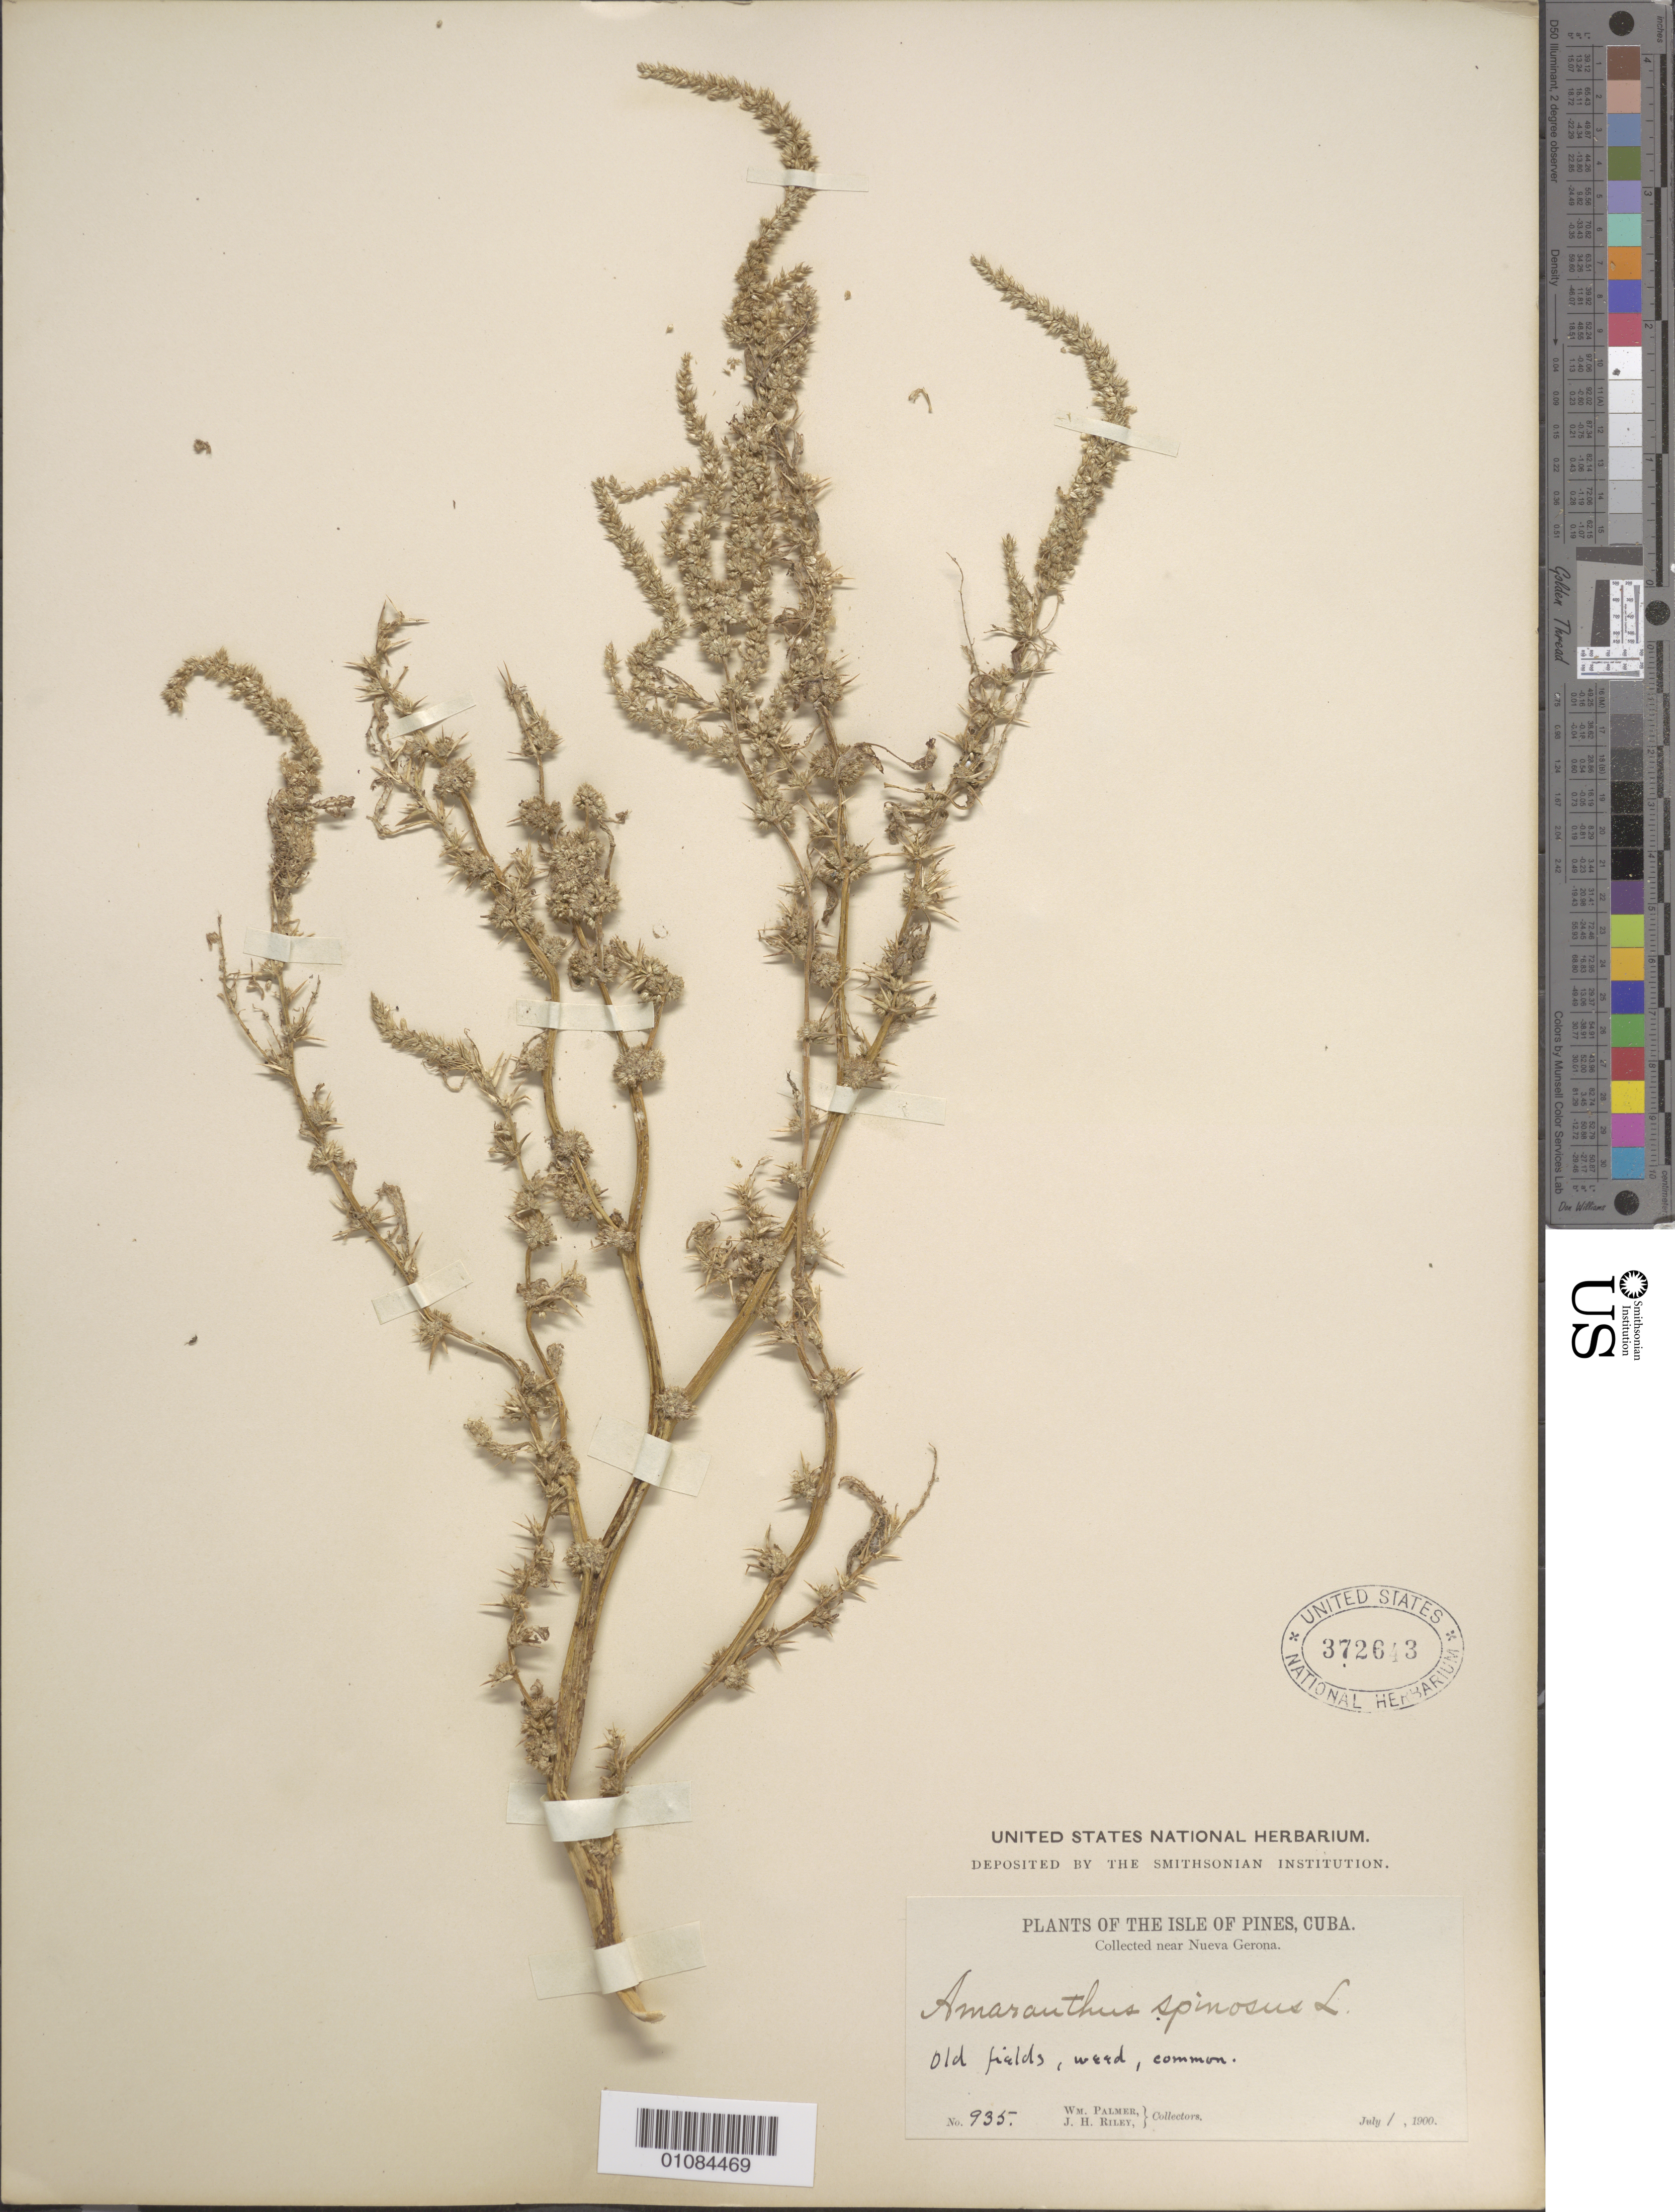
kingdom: Plantae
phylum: Tracheophyta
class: Magnoliopsida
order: Caryophyllales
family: Amaranthaceae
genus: Amaranthus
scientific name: Amaranthus spinosus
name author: L.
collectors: W. Palmer & J. H. Riley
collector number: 935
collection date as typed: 01 Jul 1900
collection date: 1900-07-01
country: Cuba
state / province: Isla de La Juventud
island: Isla de la Juventud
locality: Isle of Pines, near Nueva Gerona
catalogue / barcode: US 372643